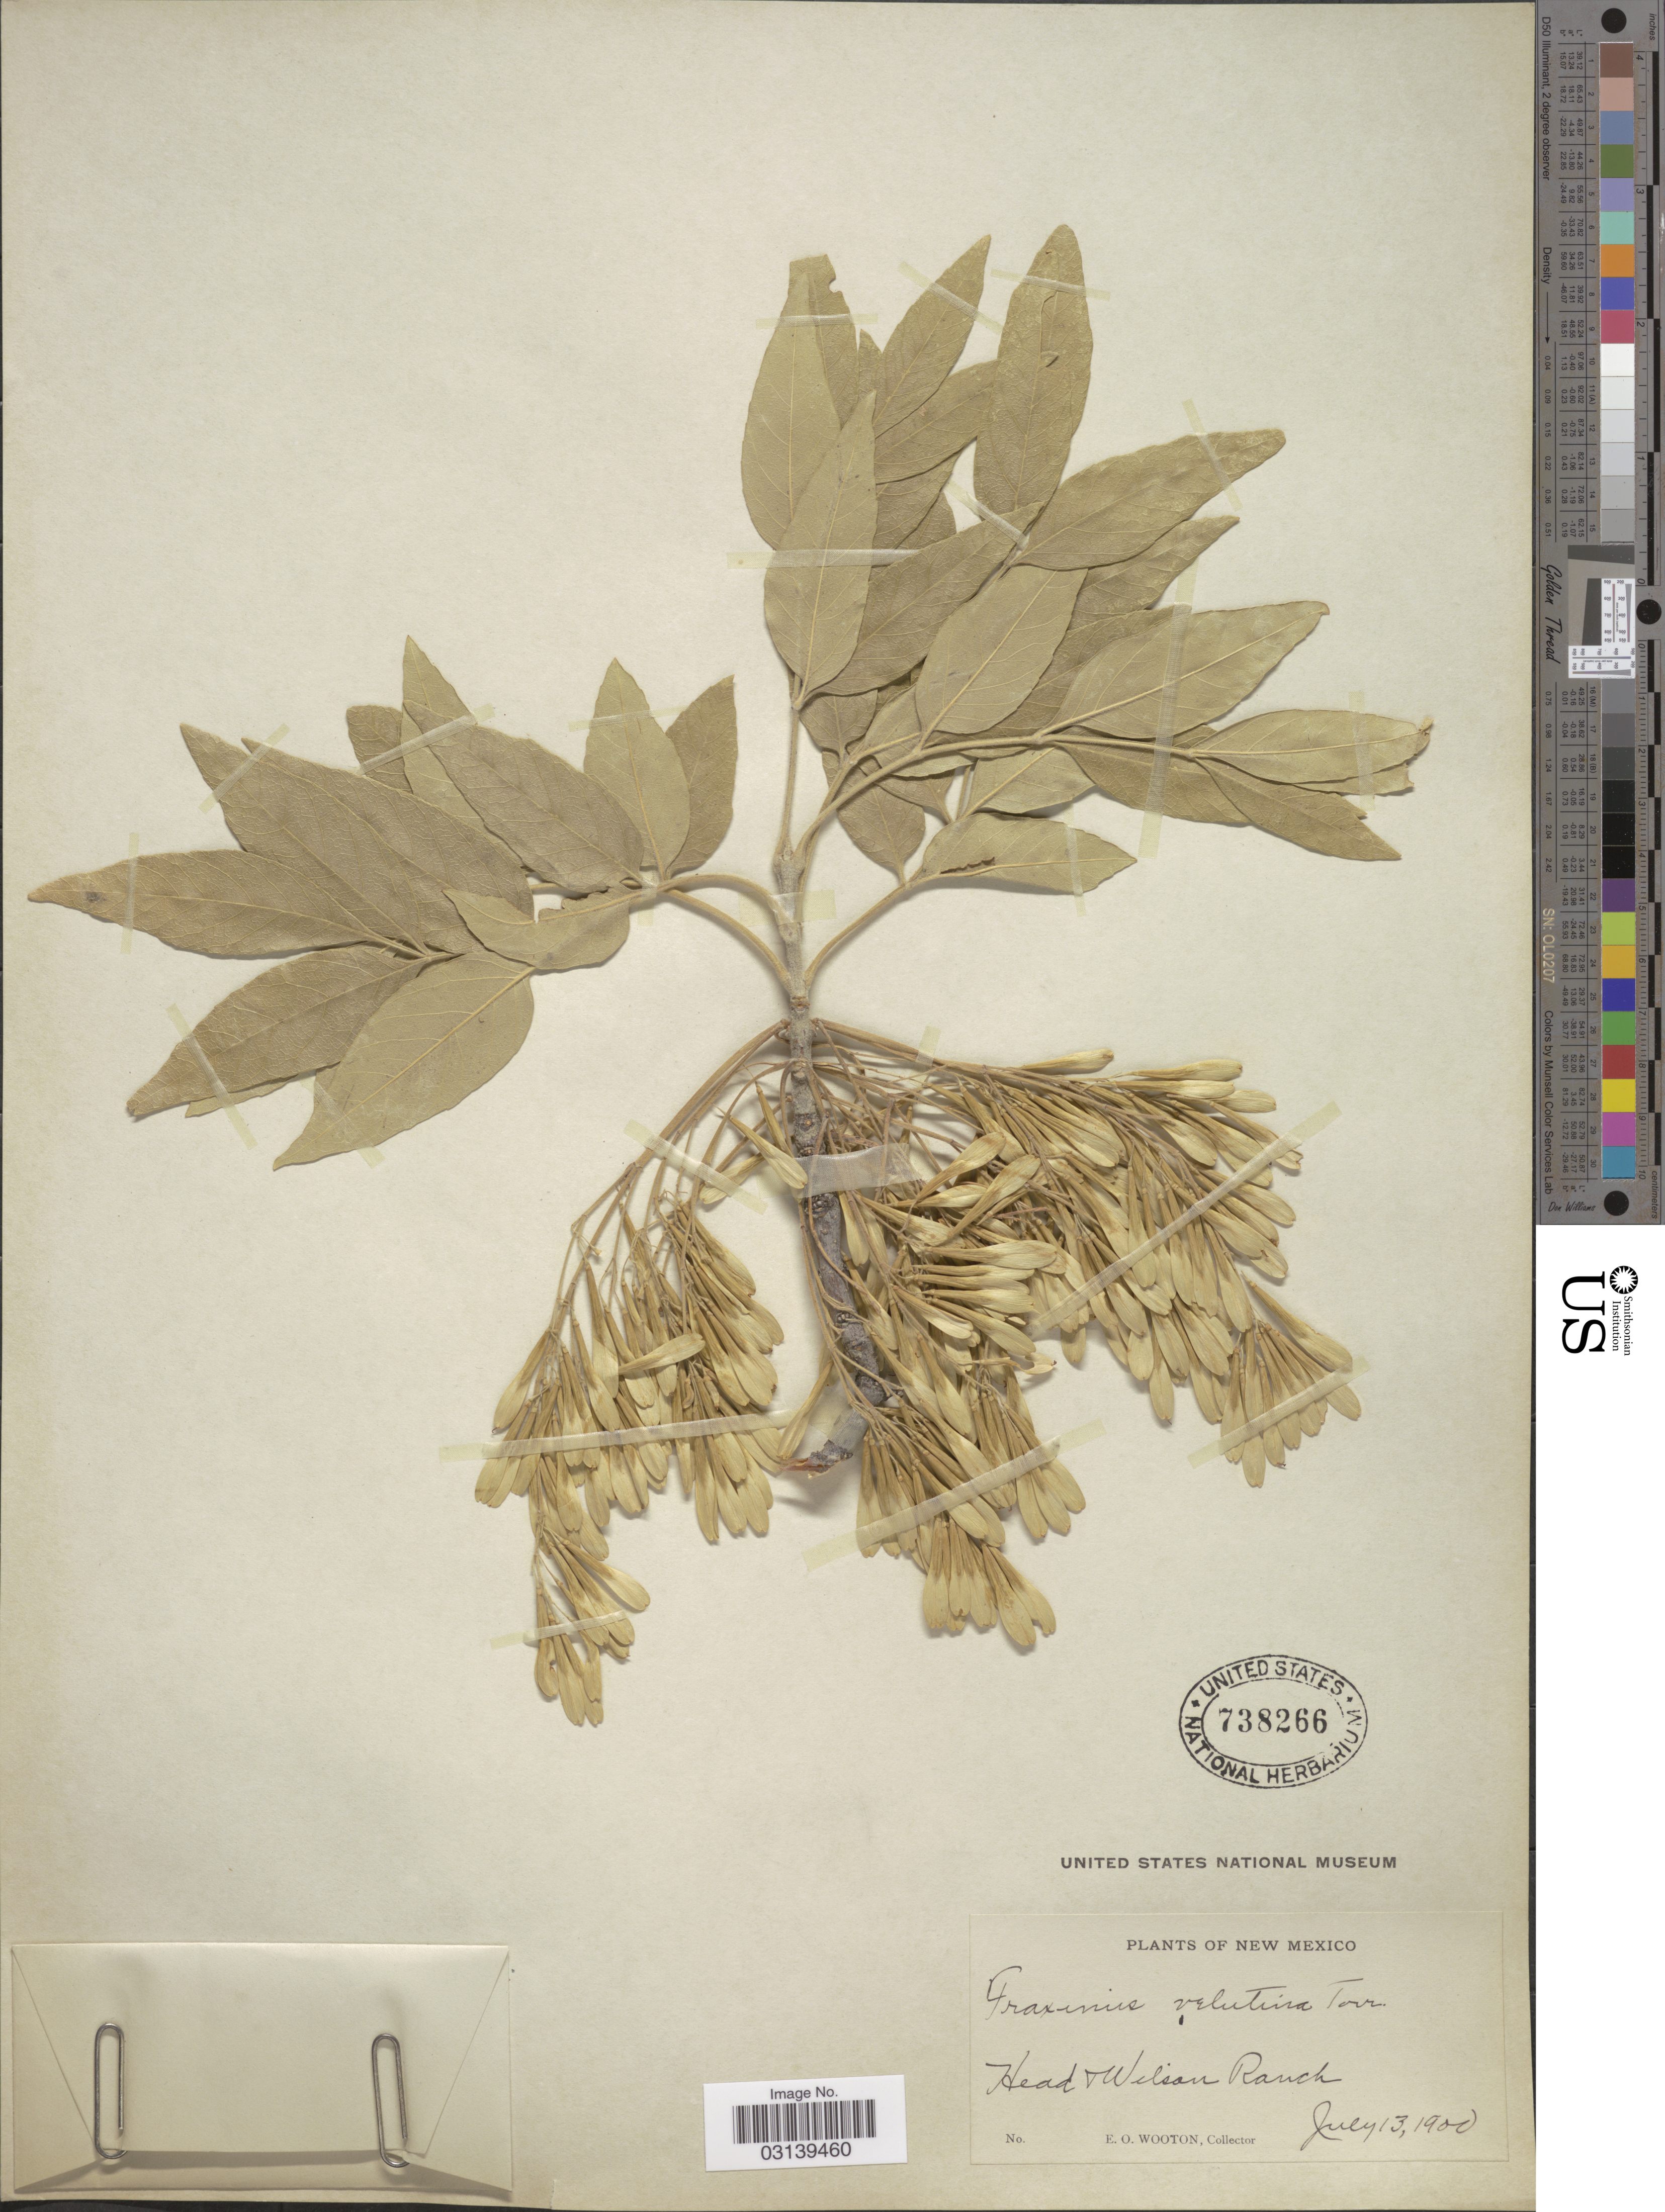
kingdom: Plantae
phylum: Tracheophyta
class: Magnoliopsida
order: Lamiales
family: Oleaceae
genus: Fraxinus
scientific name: Fraxinus velutina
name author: Torr.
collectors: E. O. Wooton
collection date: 1900-07-13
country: United States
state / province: New Mexico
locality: Head & Wilson Ranch.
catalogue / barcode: US 738266